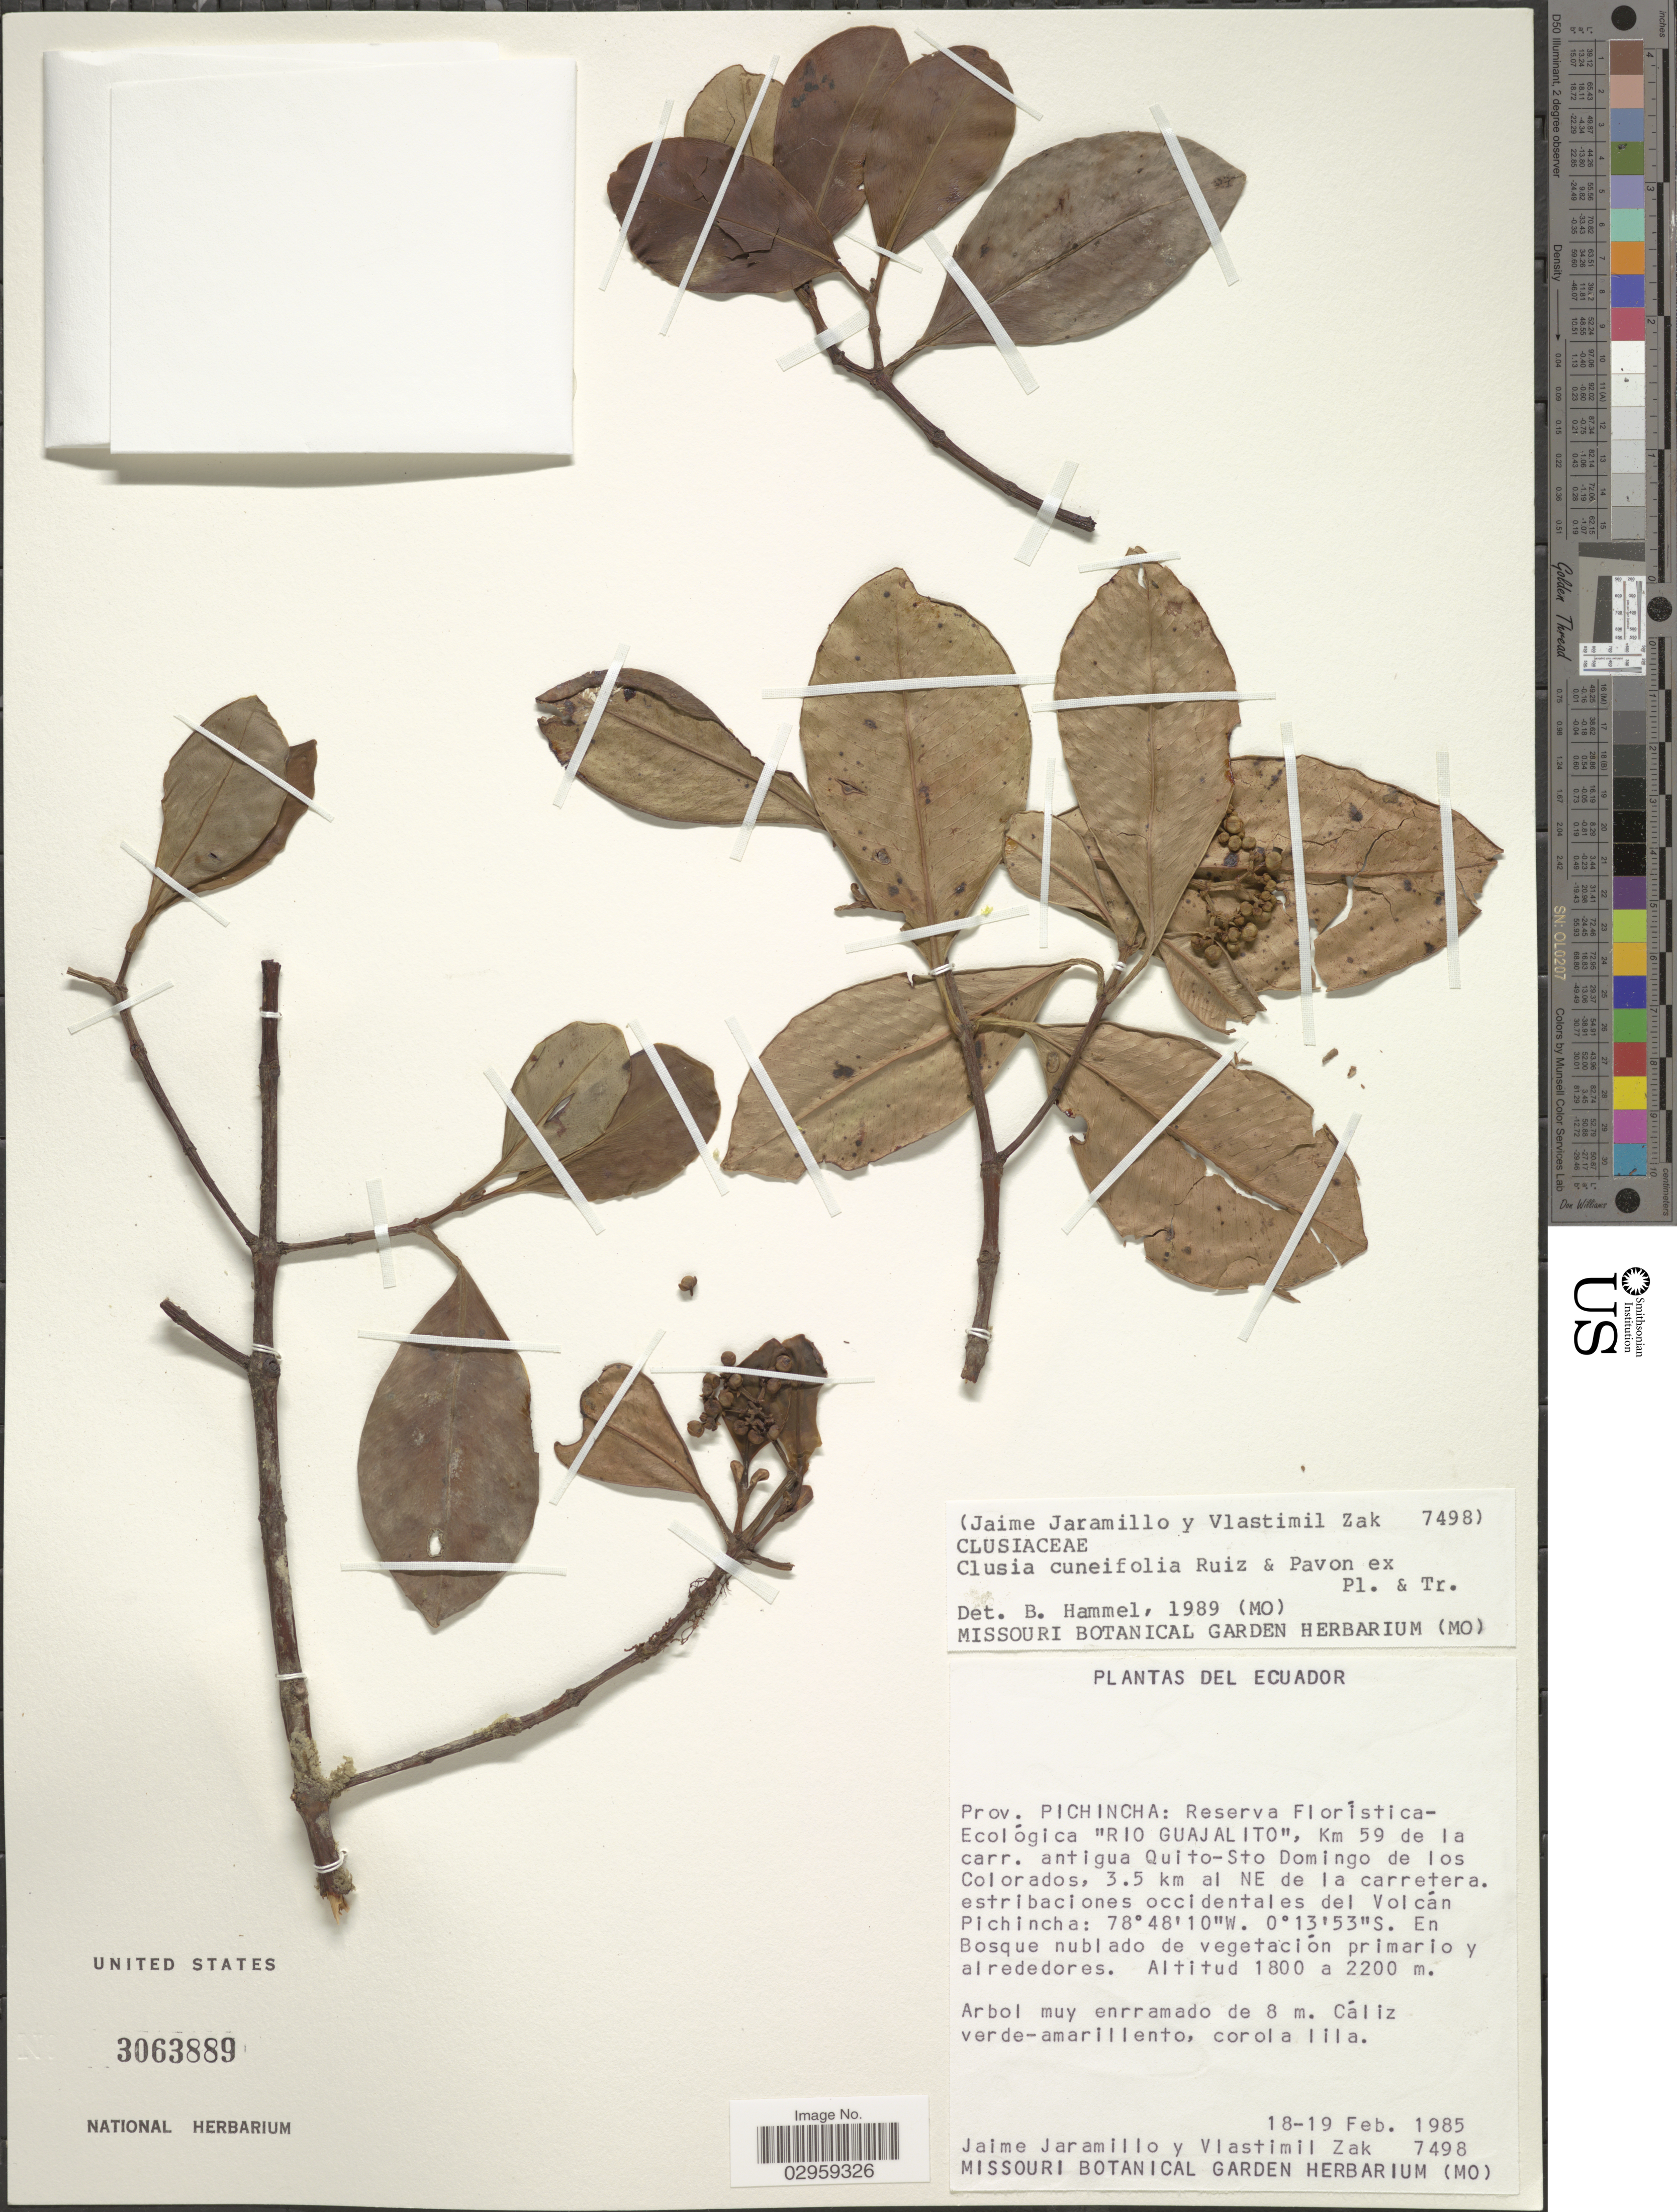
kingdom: Plantae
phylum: Tracheophyta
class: Magnoliopsida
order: Malpighiales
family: Clusiaceae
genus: Clusia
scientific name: Clusia cuneifolia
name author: Cuatrec.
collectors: J. Jaramillo & V. Zak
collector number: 7498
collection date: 1985-02-18/1985-02-19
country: Ecuador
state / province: Pichincha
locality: Reserva Florística-Ecologica 'Rio Guajalito', Km 59 de la carr. antigua Quito-Sto Domingo de los Colorados, 3.5 km al NE de la carretera. estribaciones occidentales del Volcán Pichincha.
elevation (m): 1800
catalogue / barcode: US 3063889